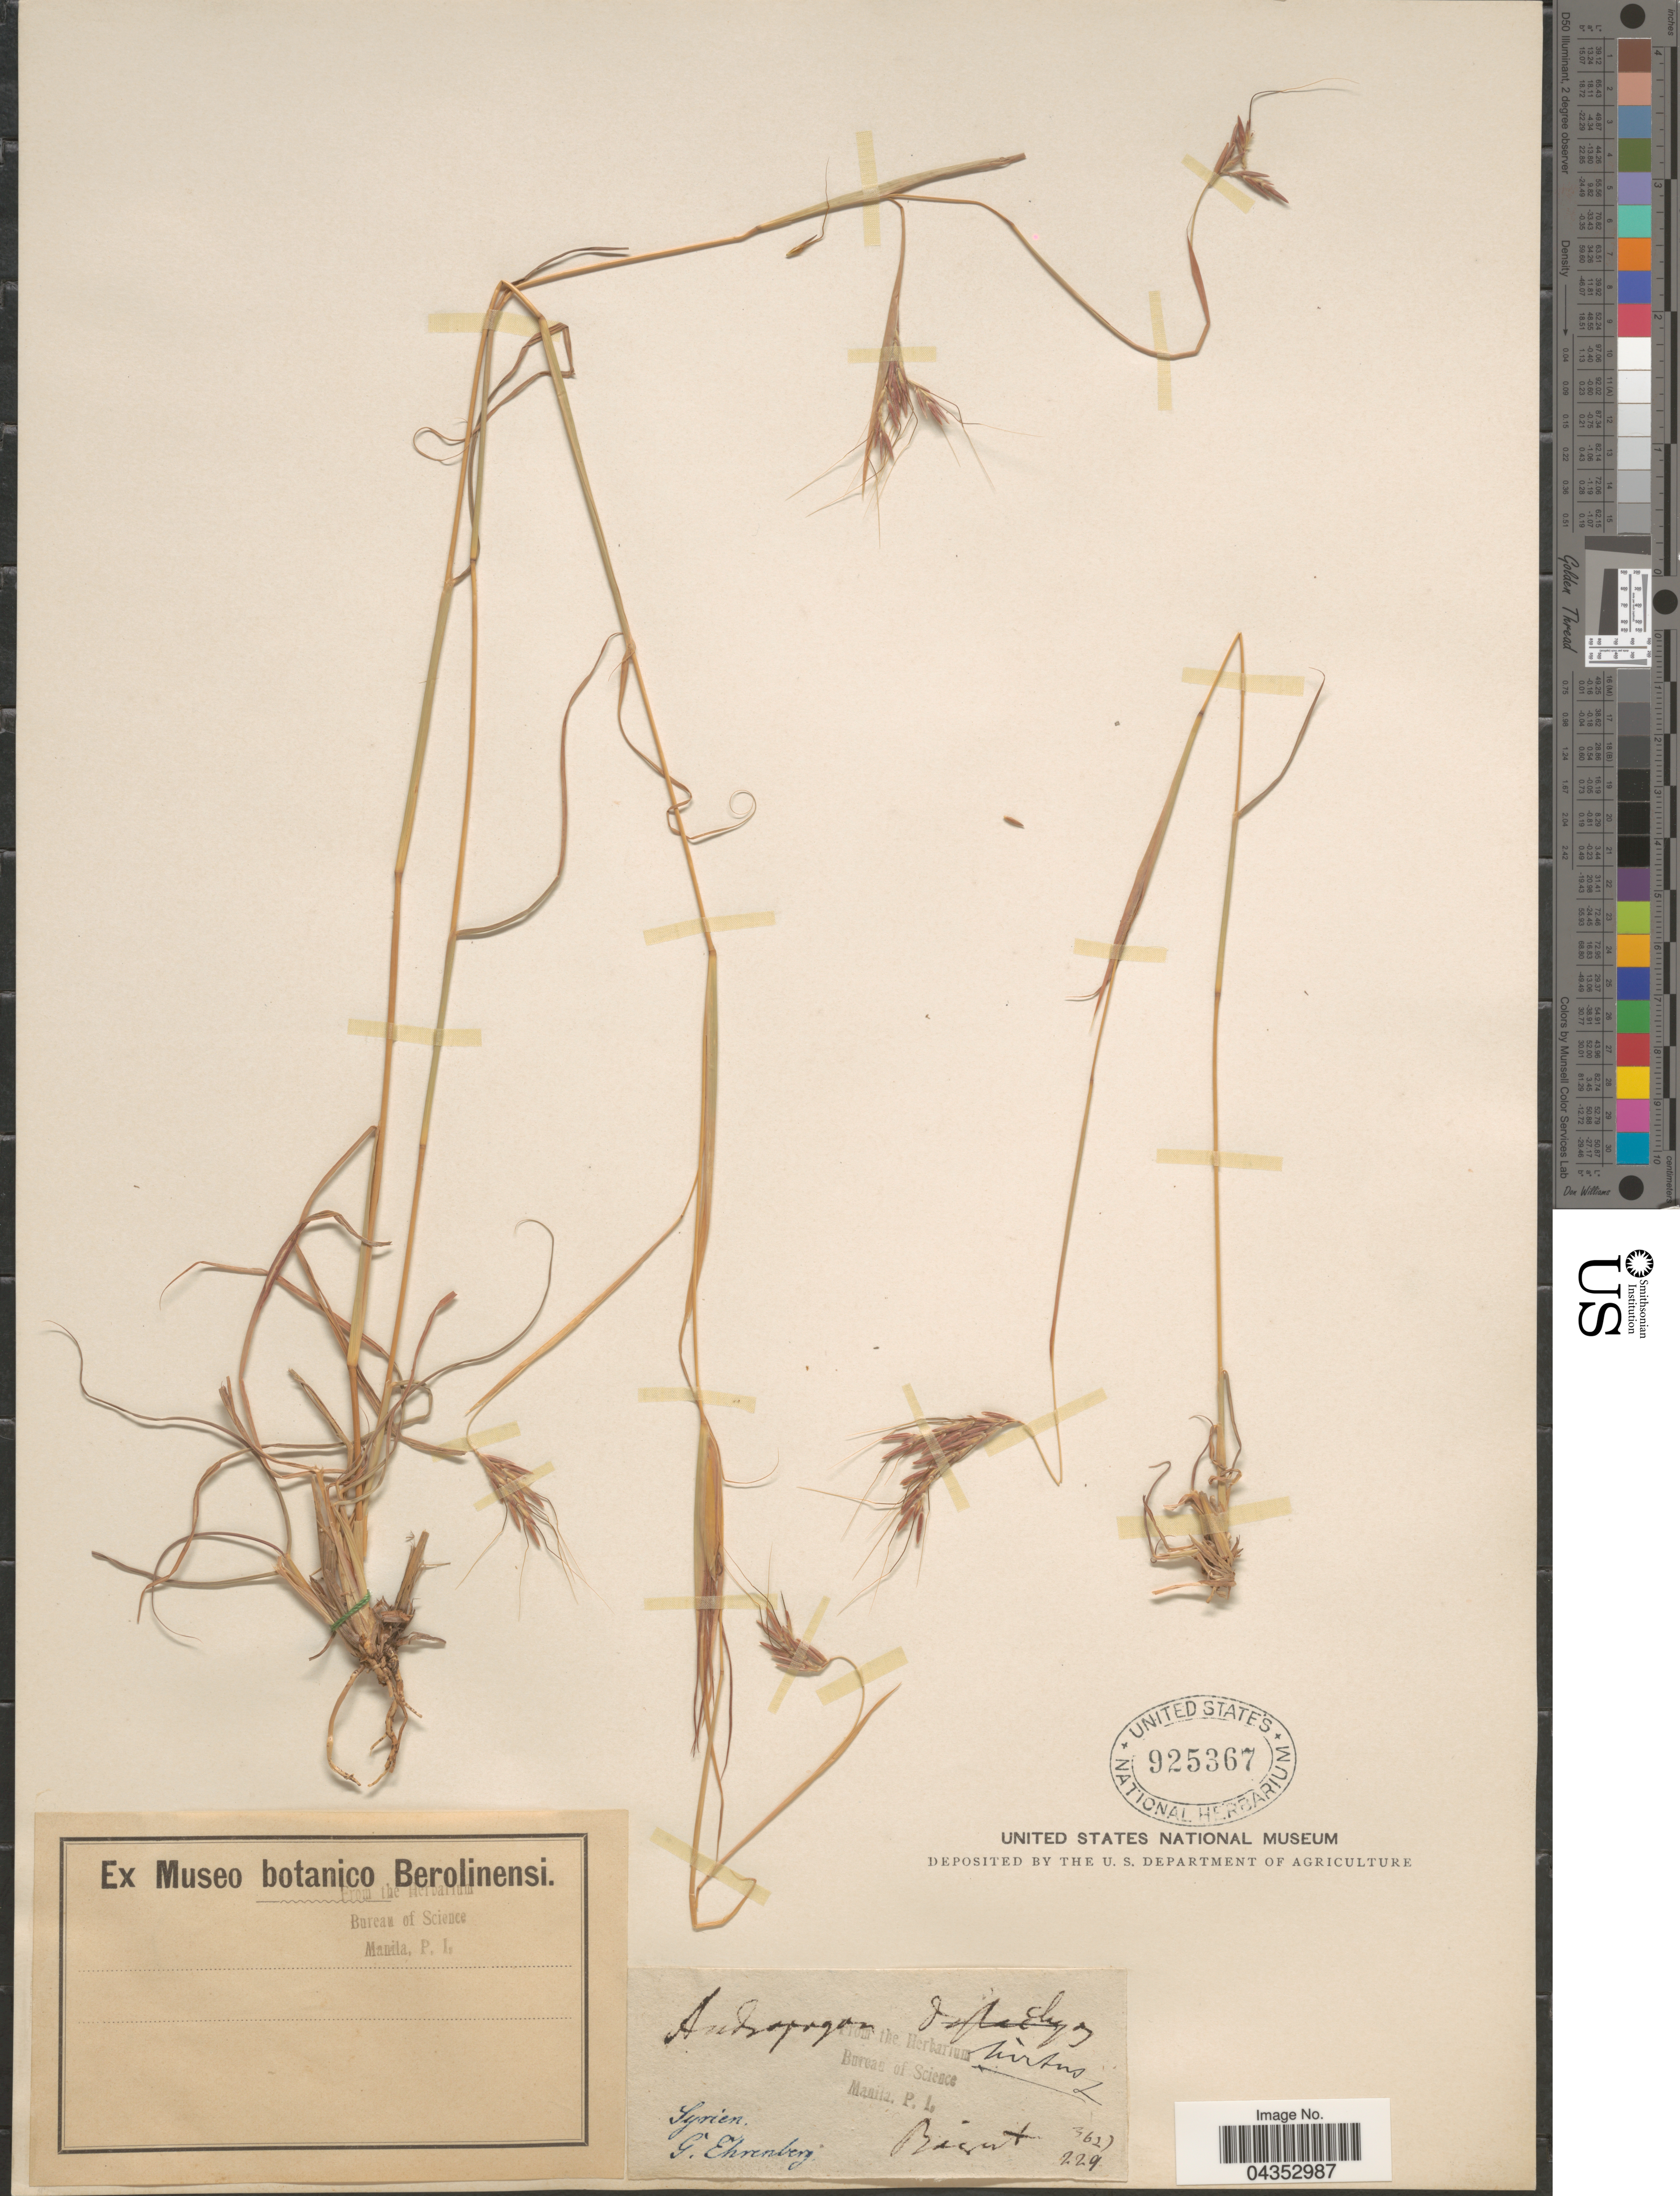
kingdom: Plantae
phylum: Tracheophyta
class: Liliopsida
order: Poales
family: Poaceae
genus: Hyparrhenia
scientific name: Hyparrhenia hirta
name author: (L.) Stapf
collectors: G. Ehrenberg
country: Lebanon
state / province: Beyrouth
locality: Syrien. Beirut.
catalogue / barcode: US 925367